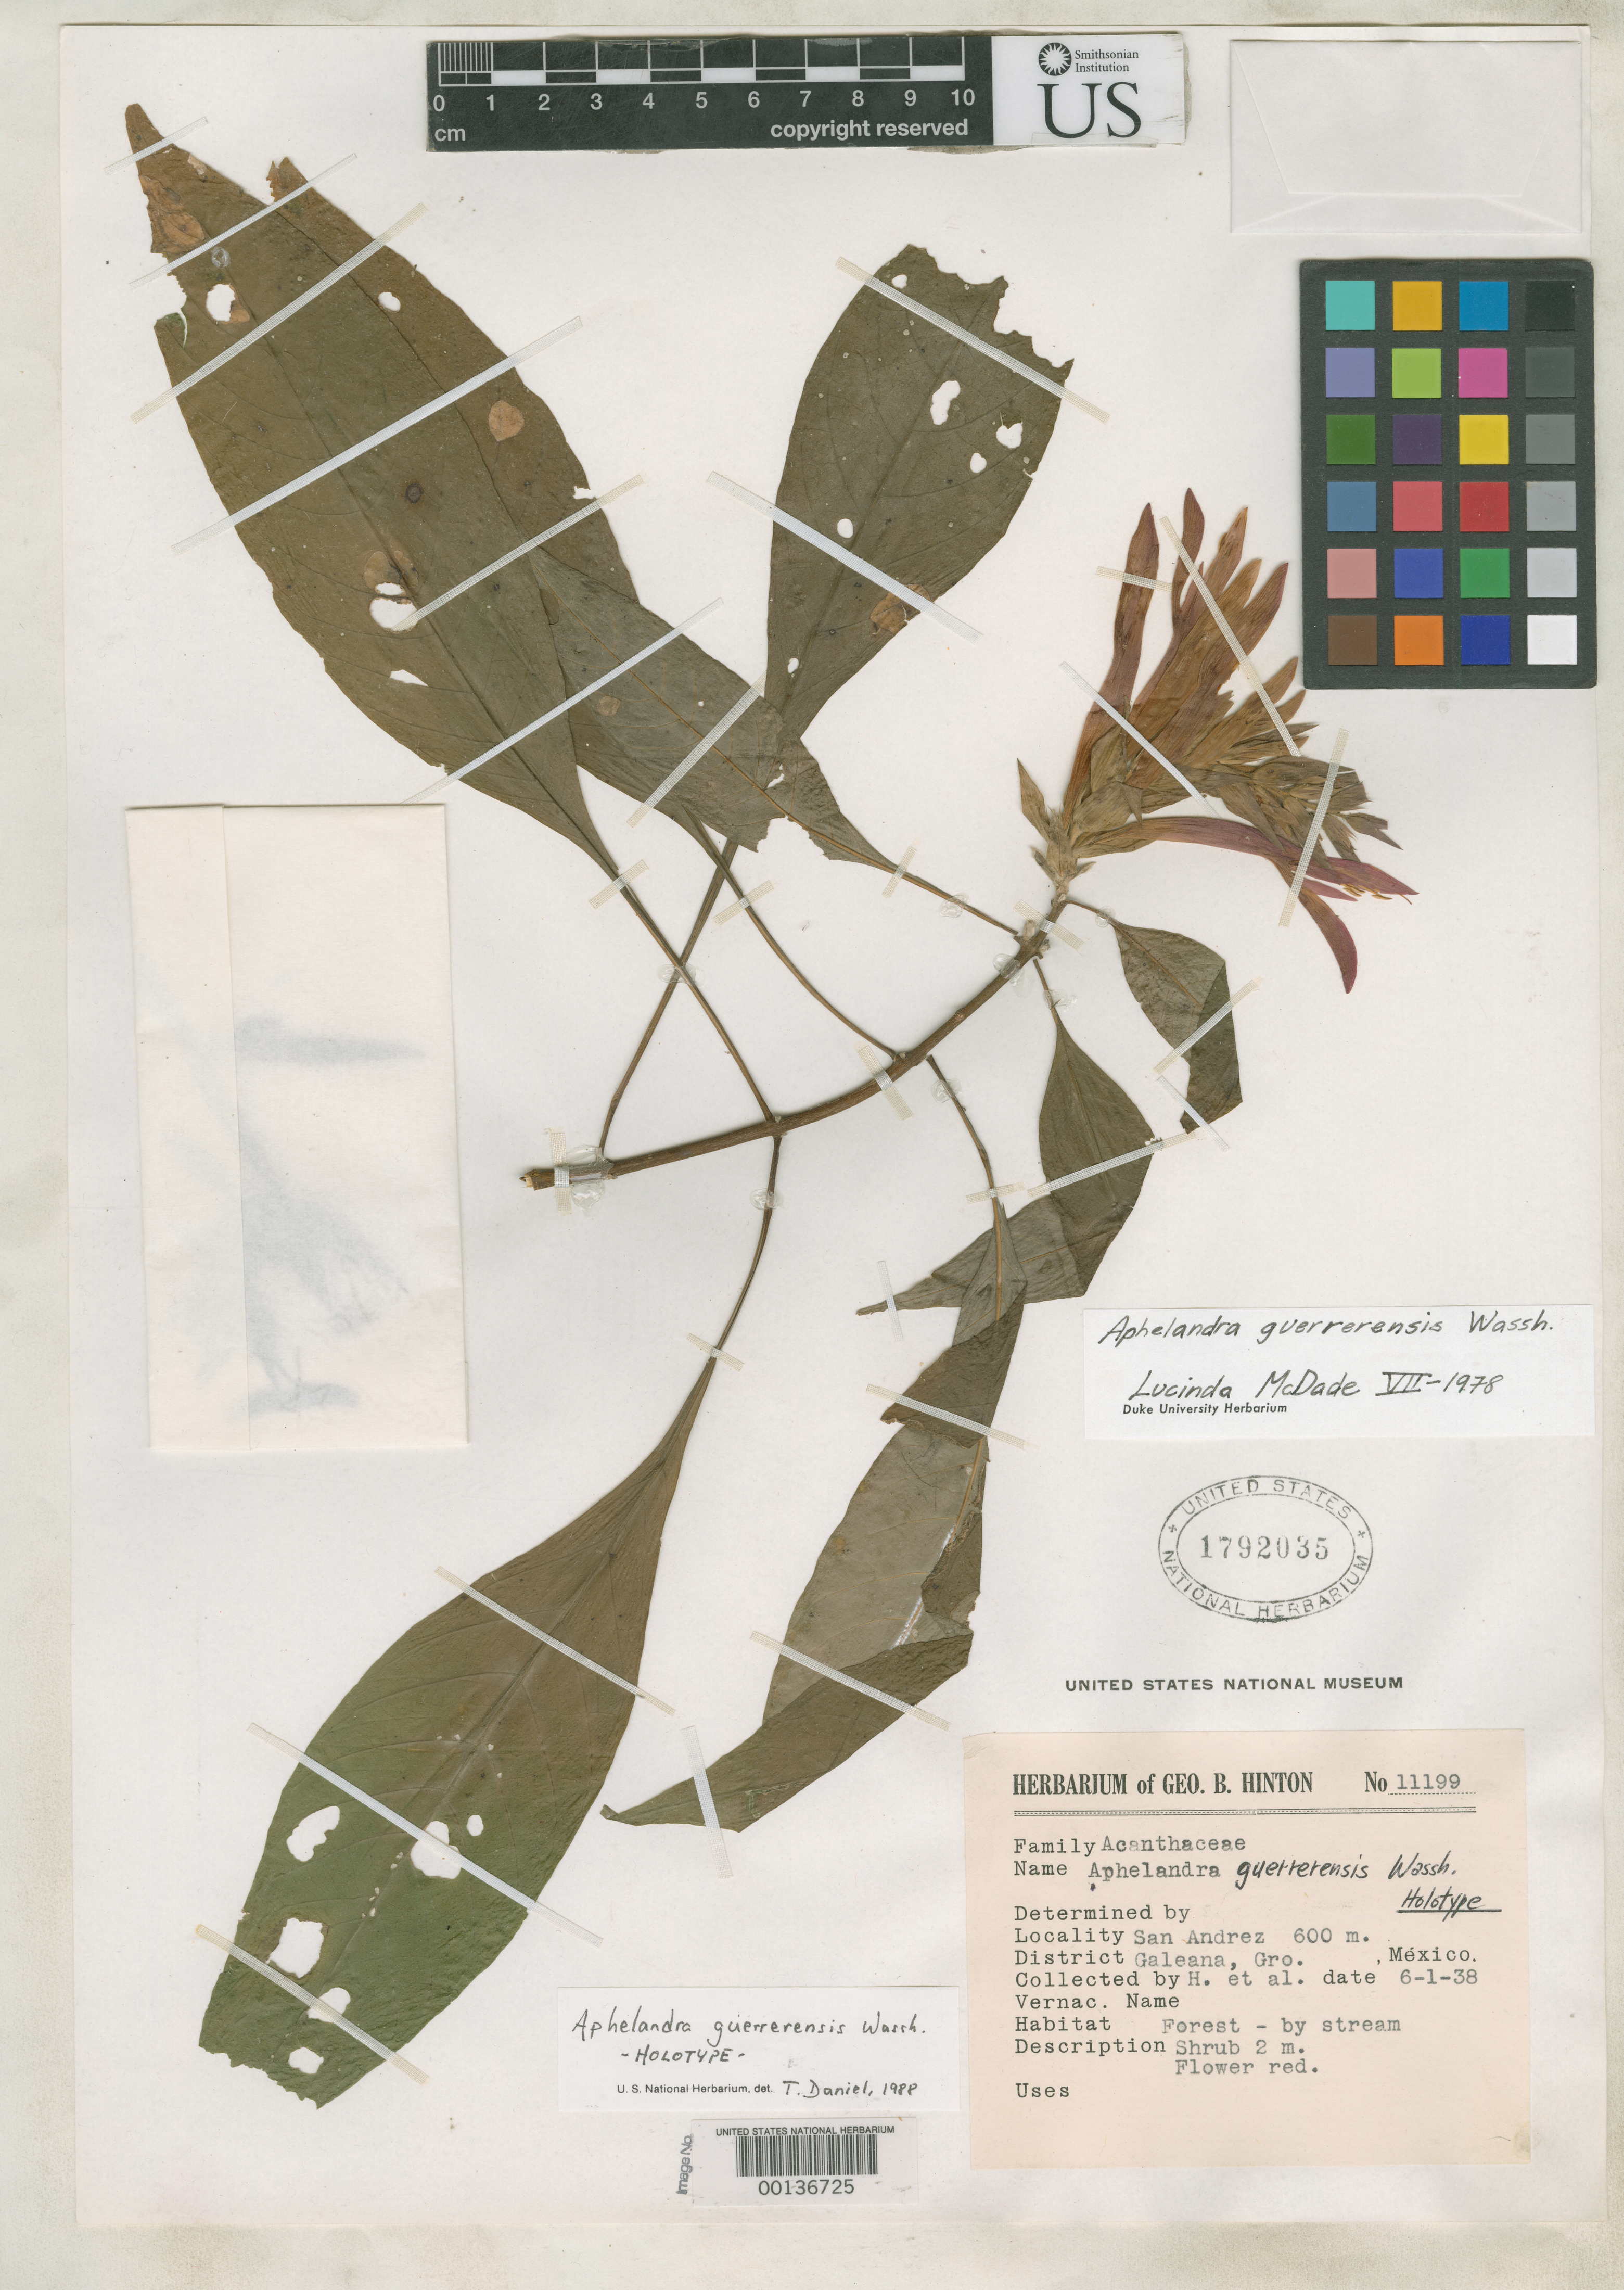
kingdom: Plantae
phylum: Tracheophyta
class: Magnoliopsida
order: Lamiales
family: Acanthaceae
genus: Aphelandra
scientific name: Aphelandra guerrerensis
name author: Wassh.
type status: Holotype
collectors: G. B. Hinton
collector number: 11199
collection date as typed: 06 Jan 1938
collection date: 1938-01-06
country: Mexico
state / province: Guerrero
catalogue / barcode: US 1792035